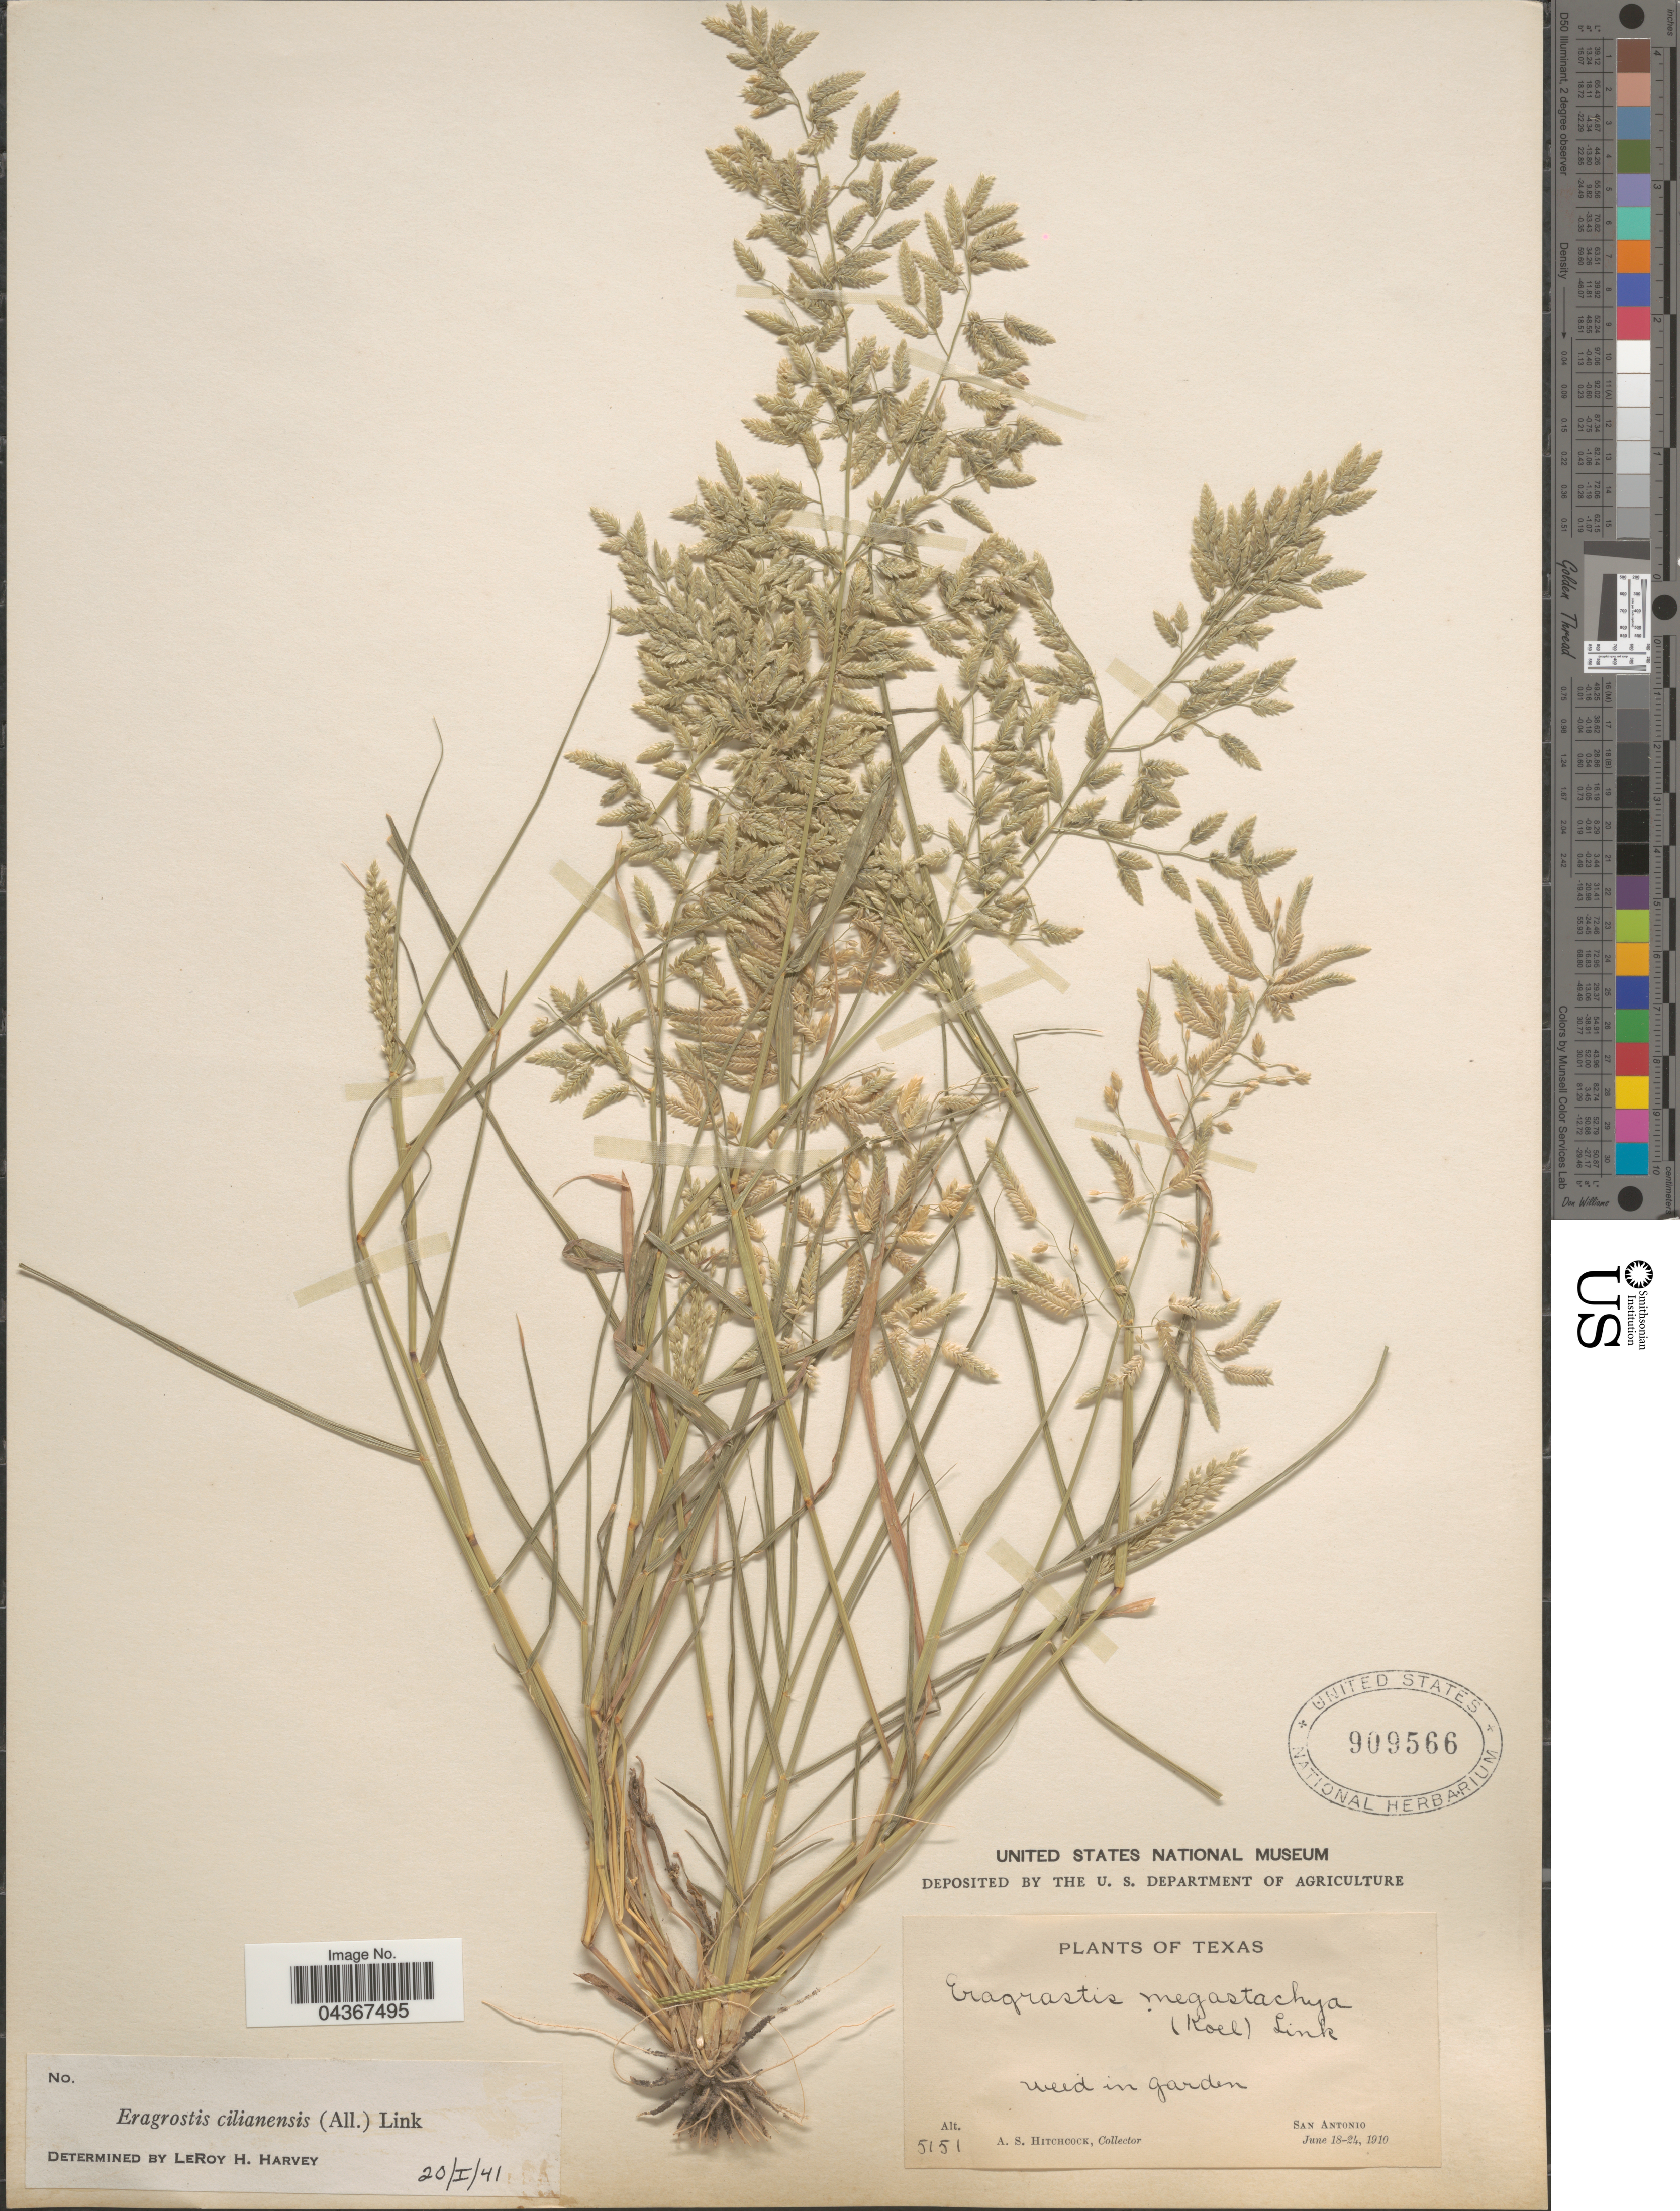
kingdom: Plantae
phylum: Tracheophyta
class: Liliopsida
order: Poales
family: Poaceae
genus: Eragrostis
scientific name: Eragrostis cilianensis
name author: (Bellardi) Vignolo ex Janch.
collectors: A. S. Hitchcock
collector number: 5151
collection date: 1910-06-18/1910-06-24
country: United States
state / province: Texas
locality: In garden. San Antonio.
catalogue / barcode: US 909566